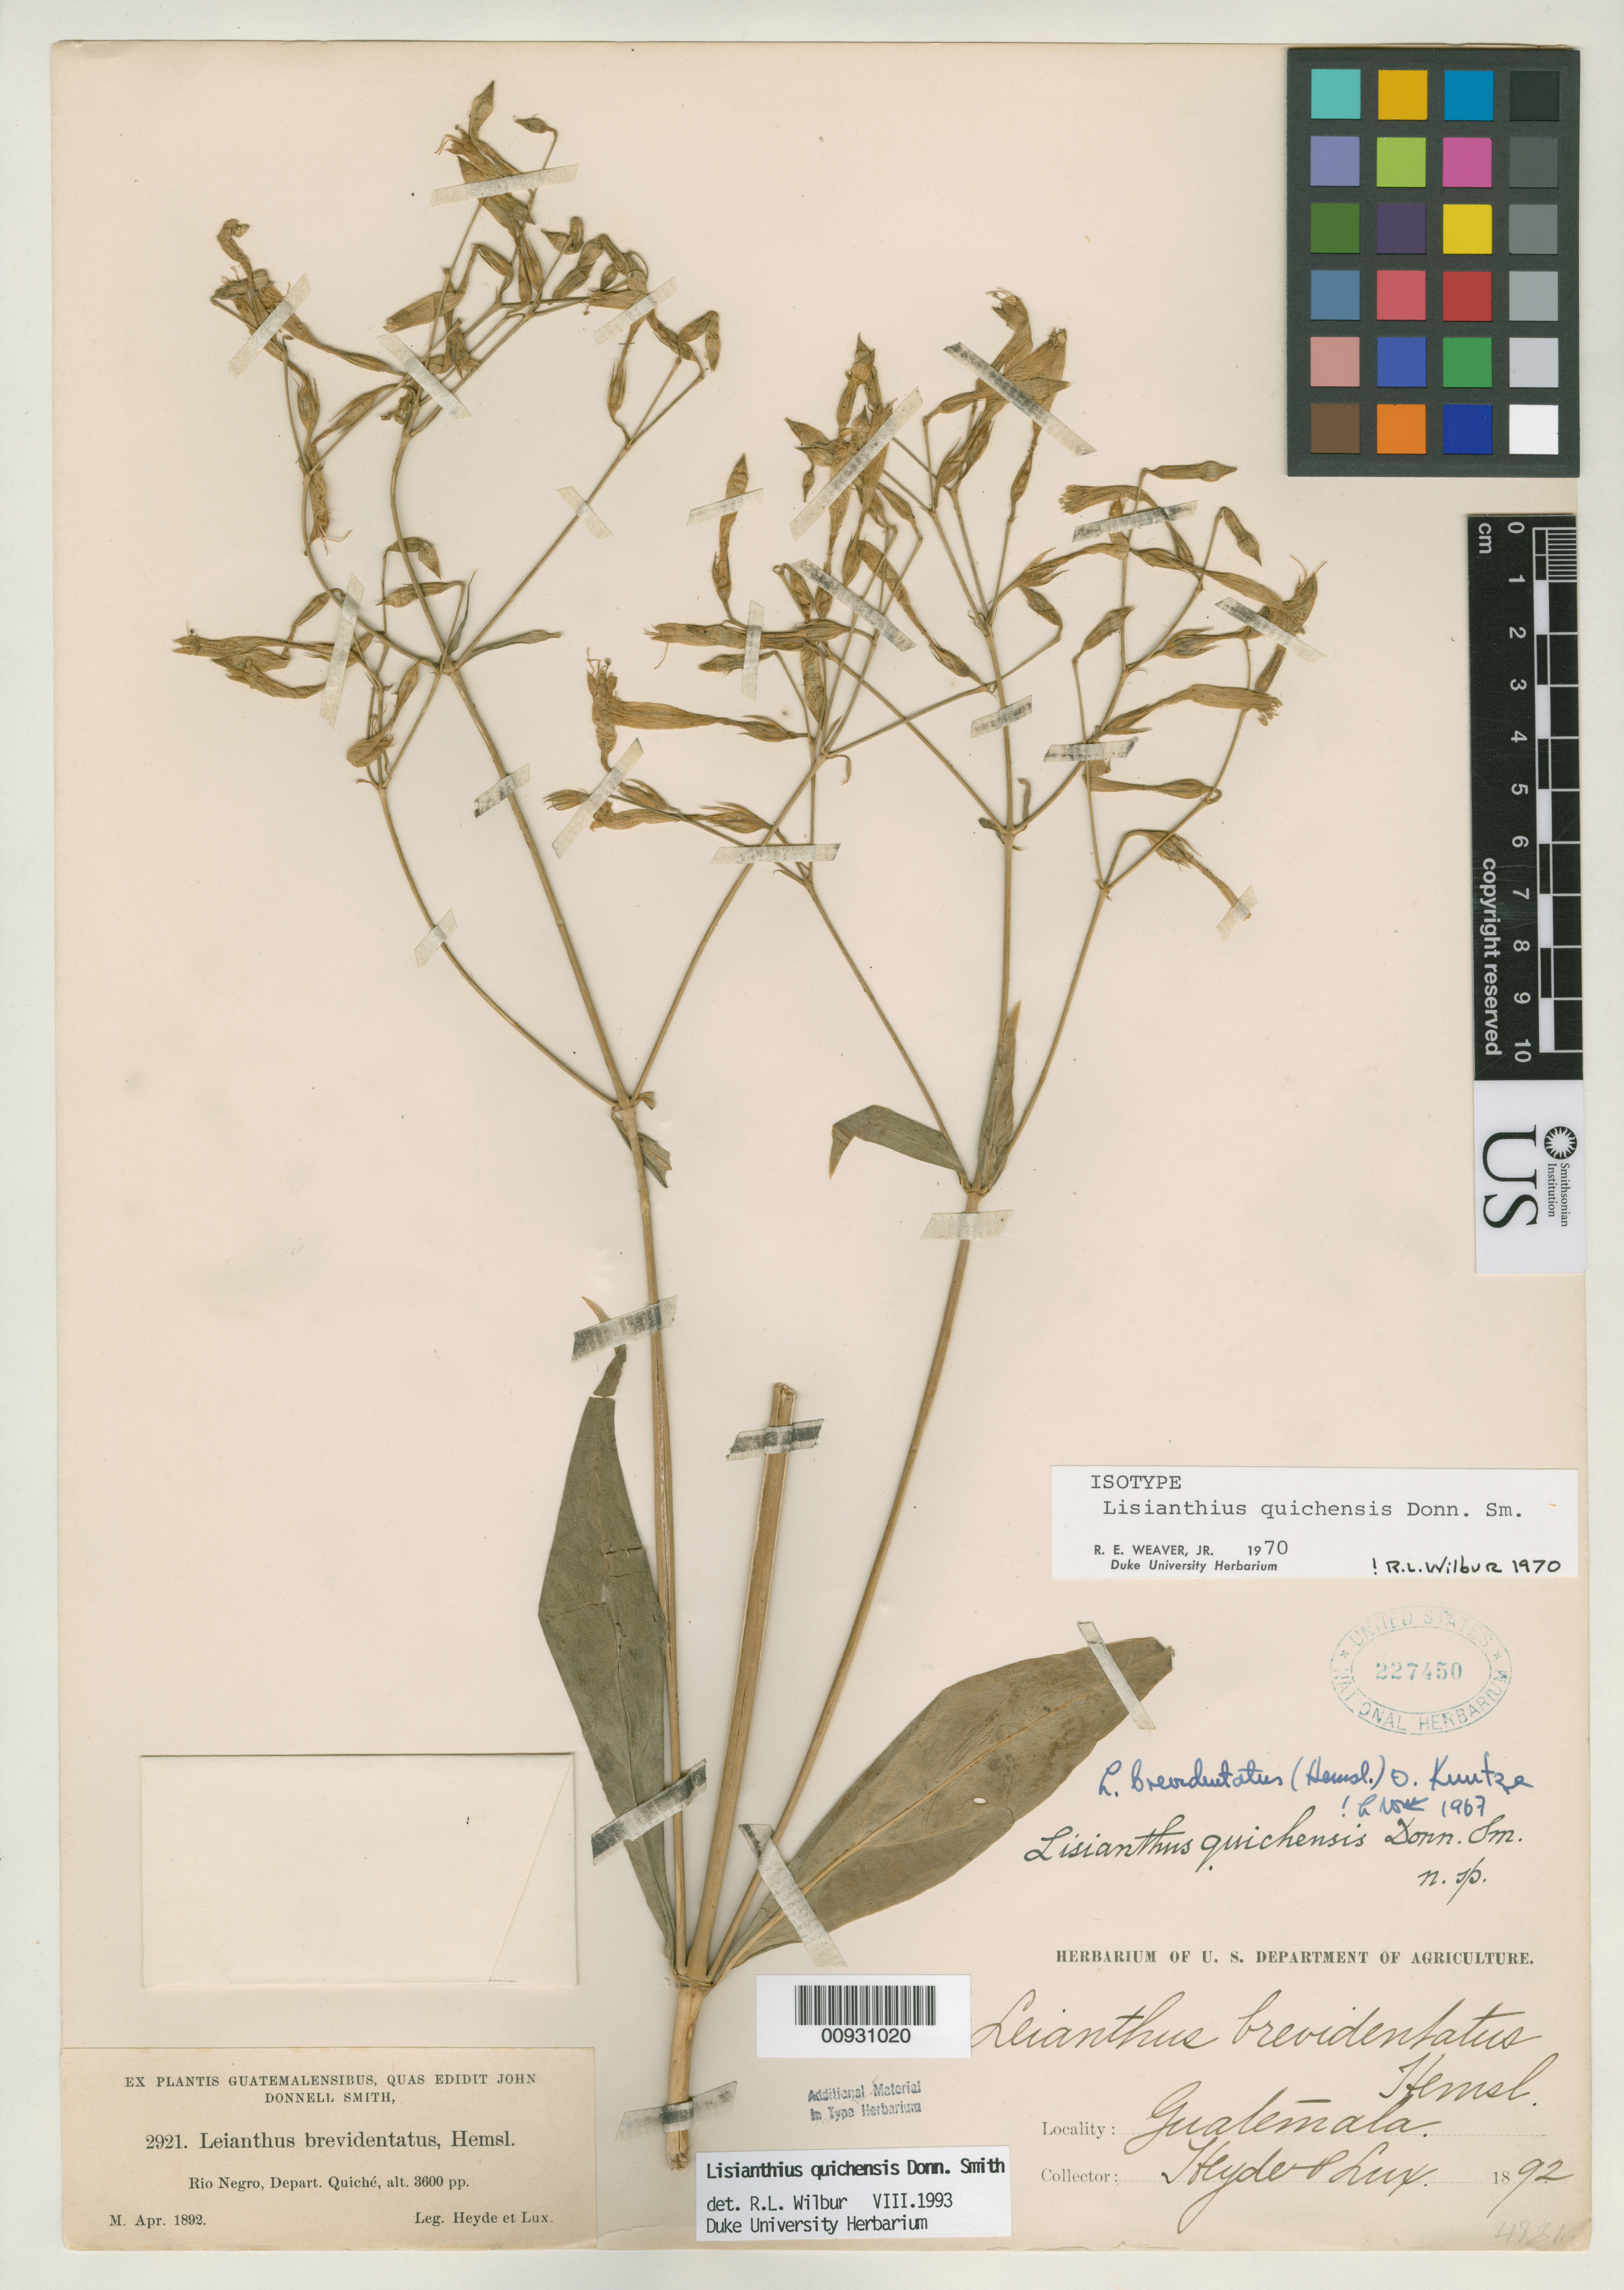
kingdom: Plantae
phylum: Tracheophyta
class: Magnoliopsida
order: Gentianales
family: Gentianaceae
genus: Lisianthius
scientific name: Lisianthius quichensis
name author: Donn. Sm.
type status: Isotype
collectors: E. T. Heyde & E. Lux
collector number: J.D.S. 2921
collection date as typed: Apr 1892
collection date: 1892-04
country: Guatemala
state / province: El Quiché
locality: Rio Negro.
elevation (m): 1100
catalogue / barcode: US 227450